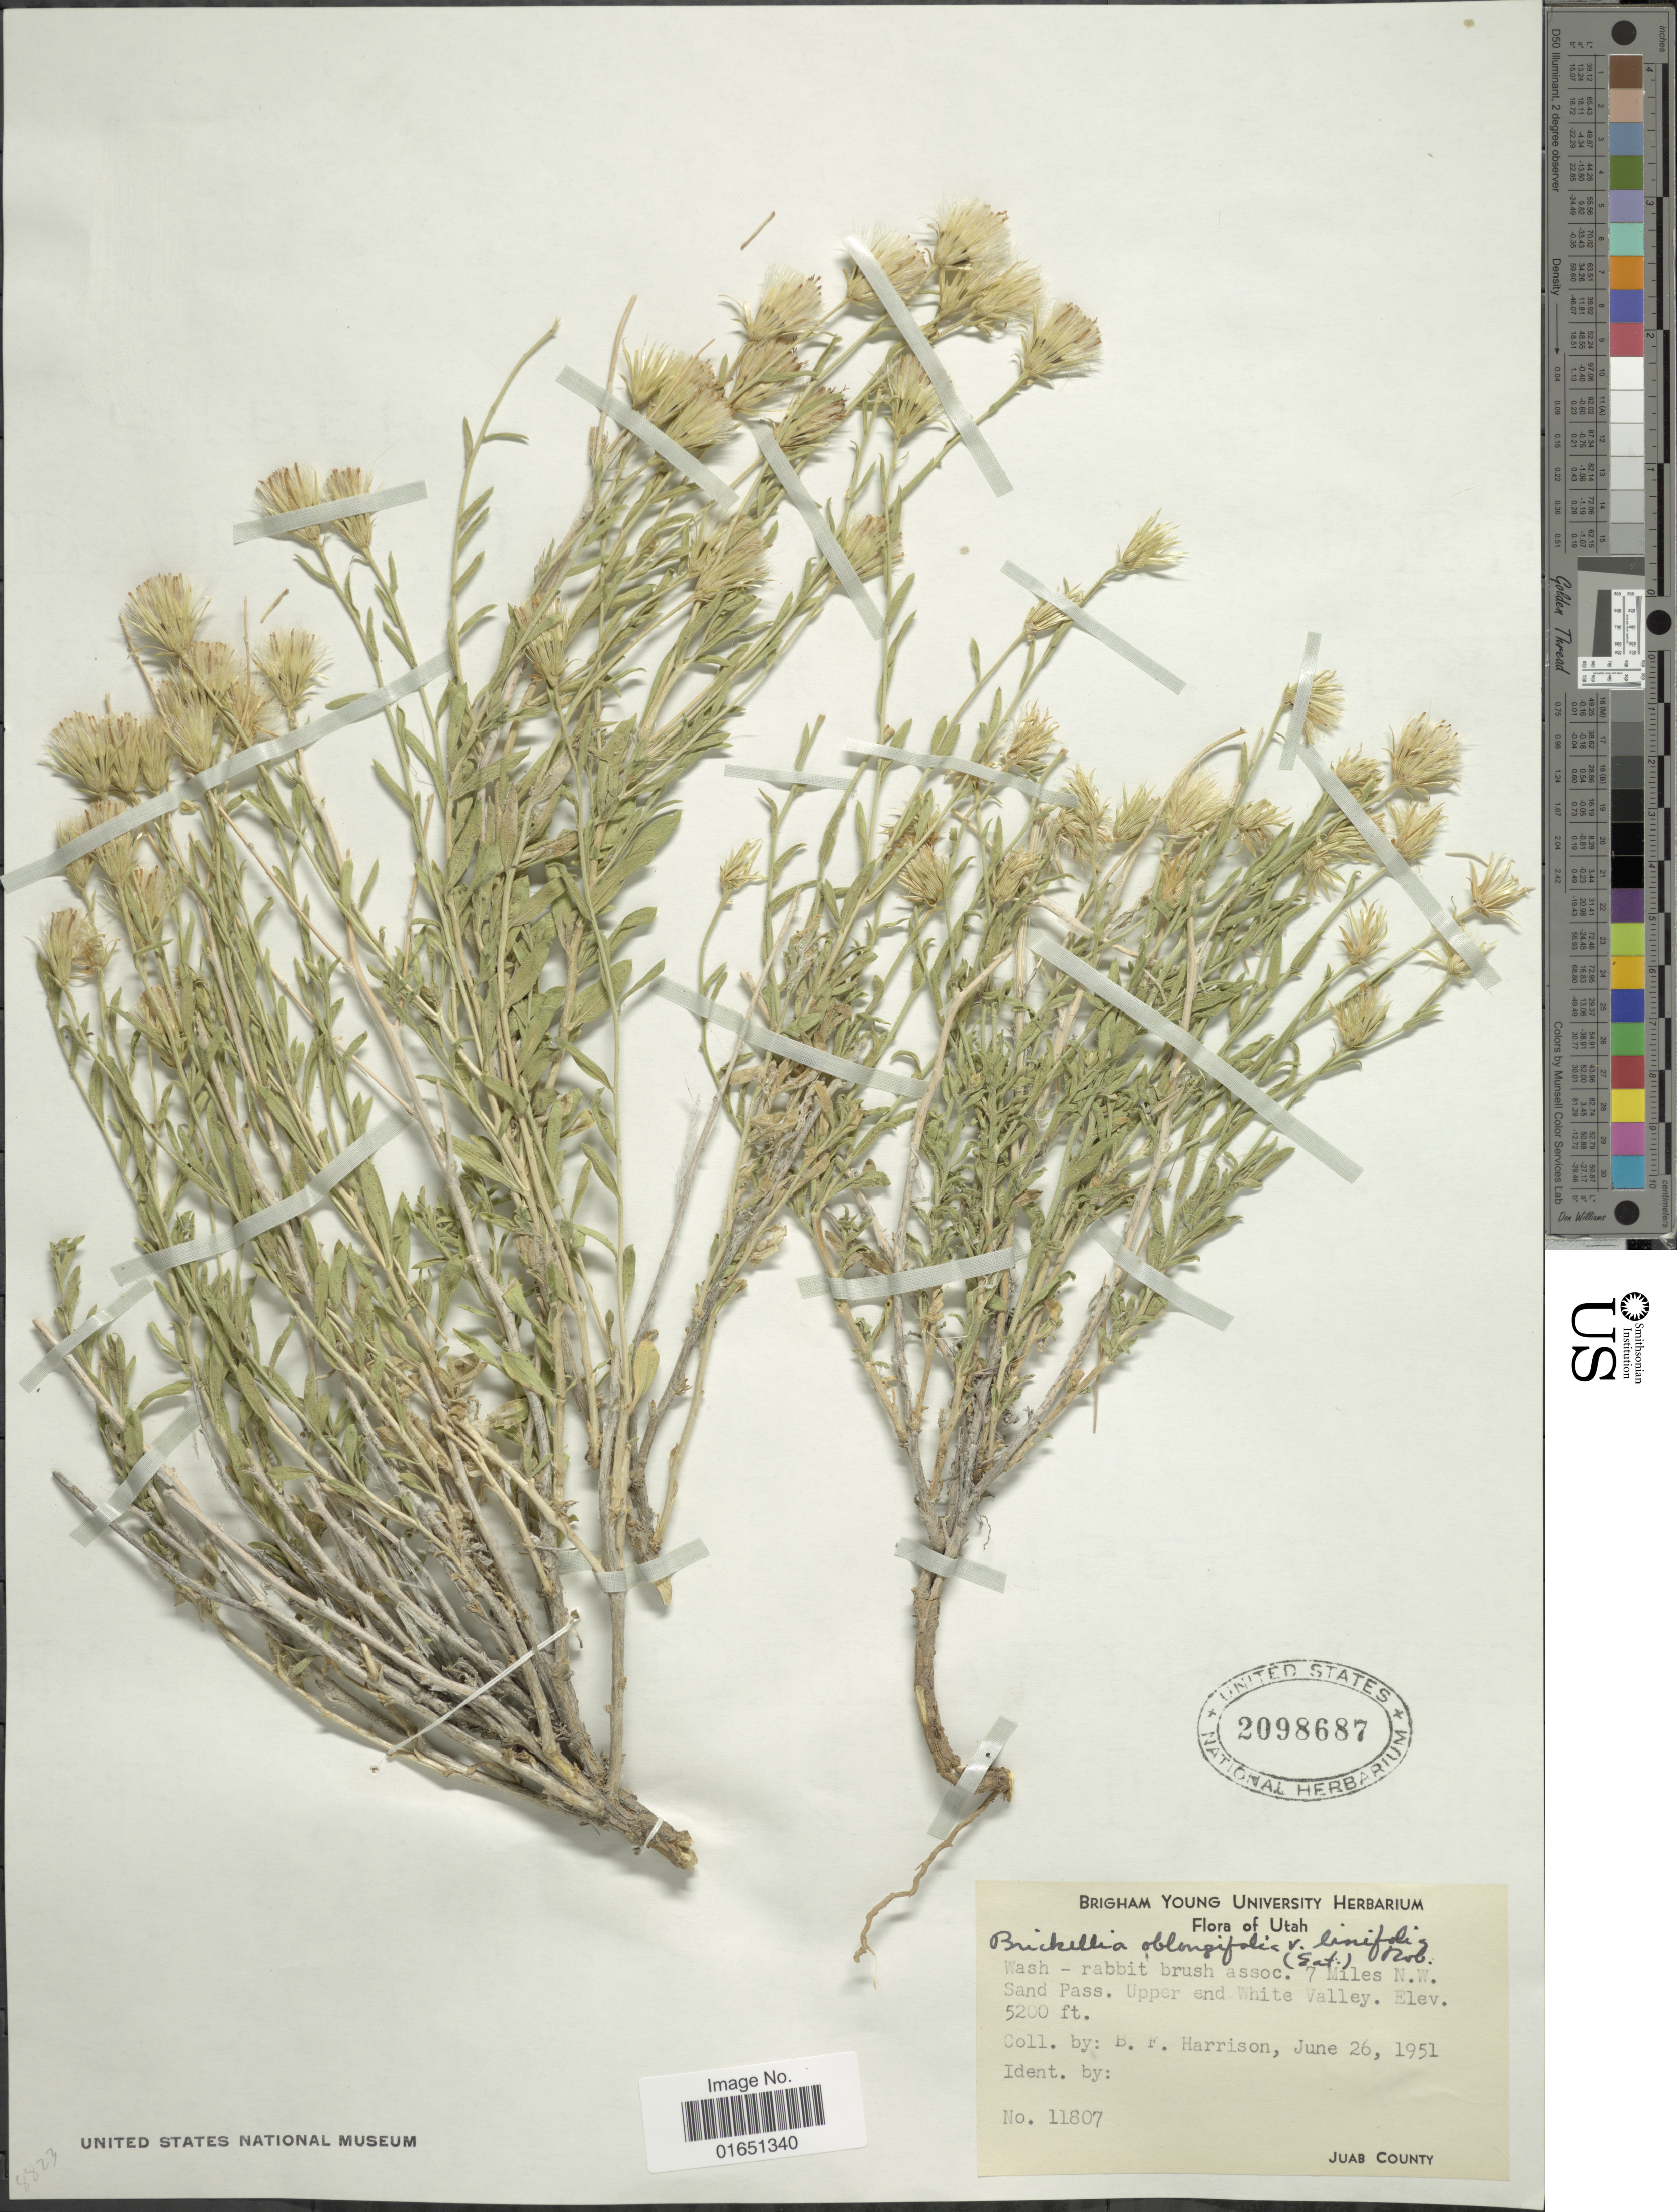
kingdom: Plantae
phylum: Tracheophyta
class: Magnoliopsida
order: Asterales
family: Asteraceae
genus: Brickellia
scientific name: Brickellia oblongifolia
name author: Nutt.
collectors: B. F. Harrison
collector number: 11807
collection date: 1951-06-26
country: United States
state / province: Utah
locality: Wash - rabbit brush assoc. 7 Miles N.W. Sand Pass. Upper end White Valley, Juab County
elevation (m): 1585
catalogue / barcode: US 2098687